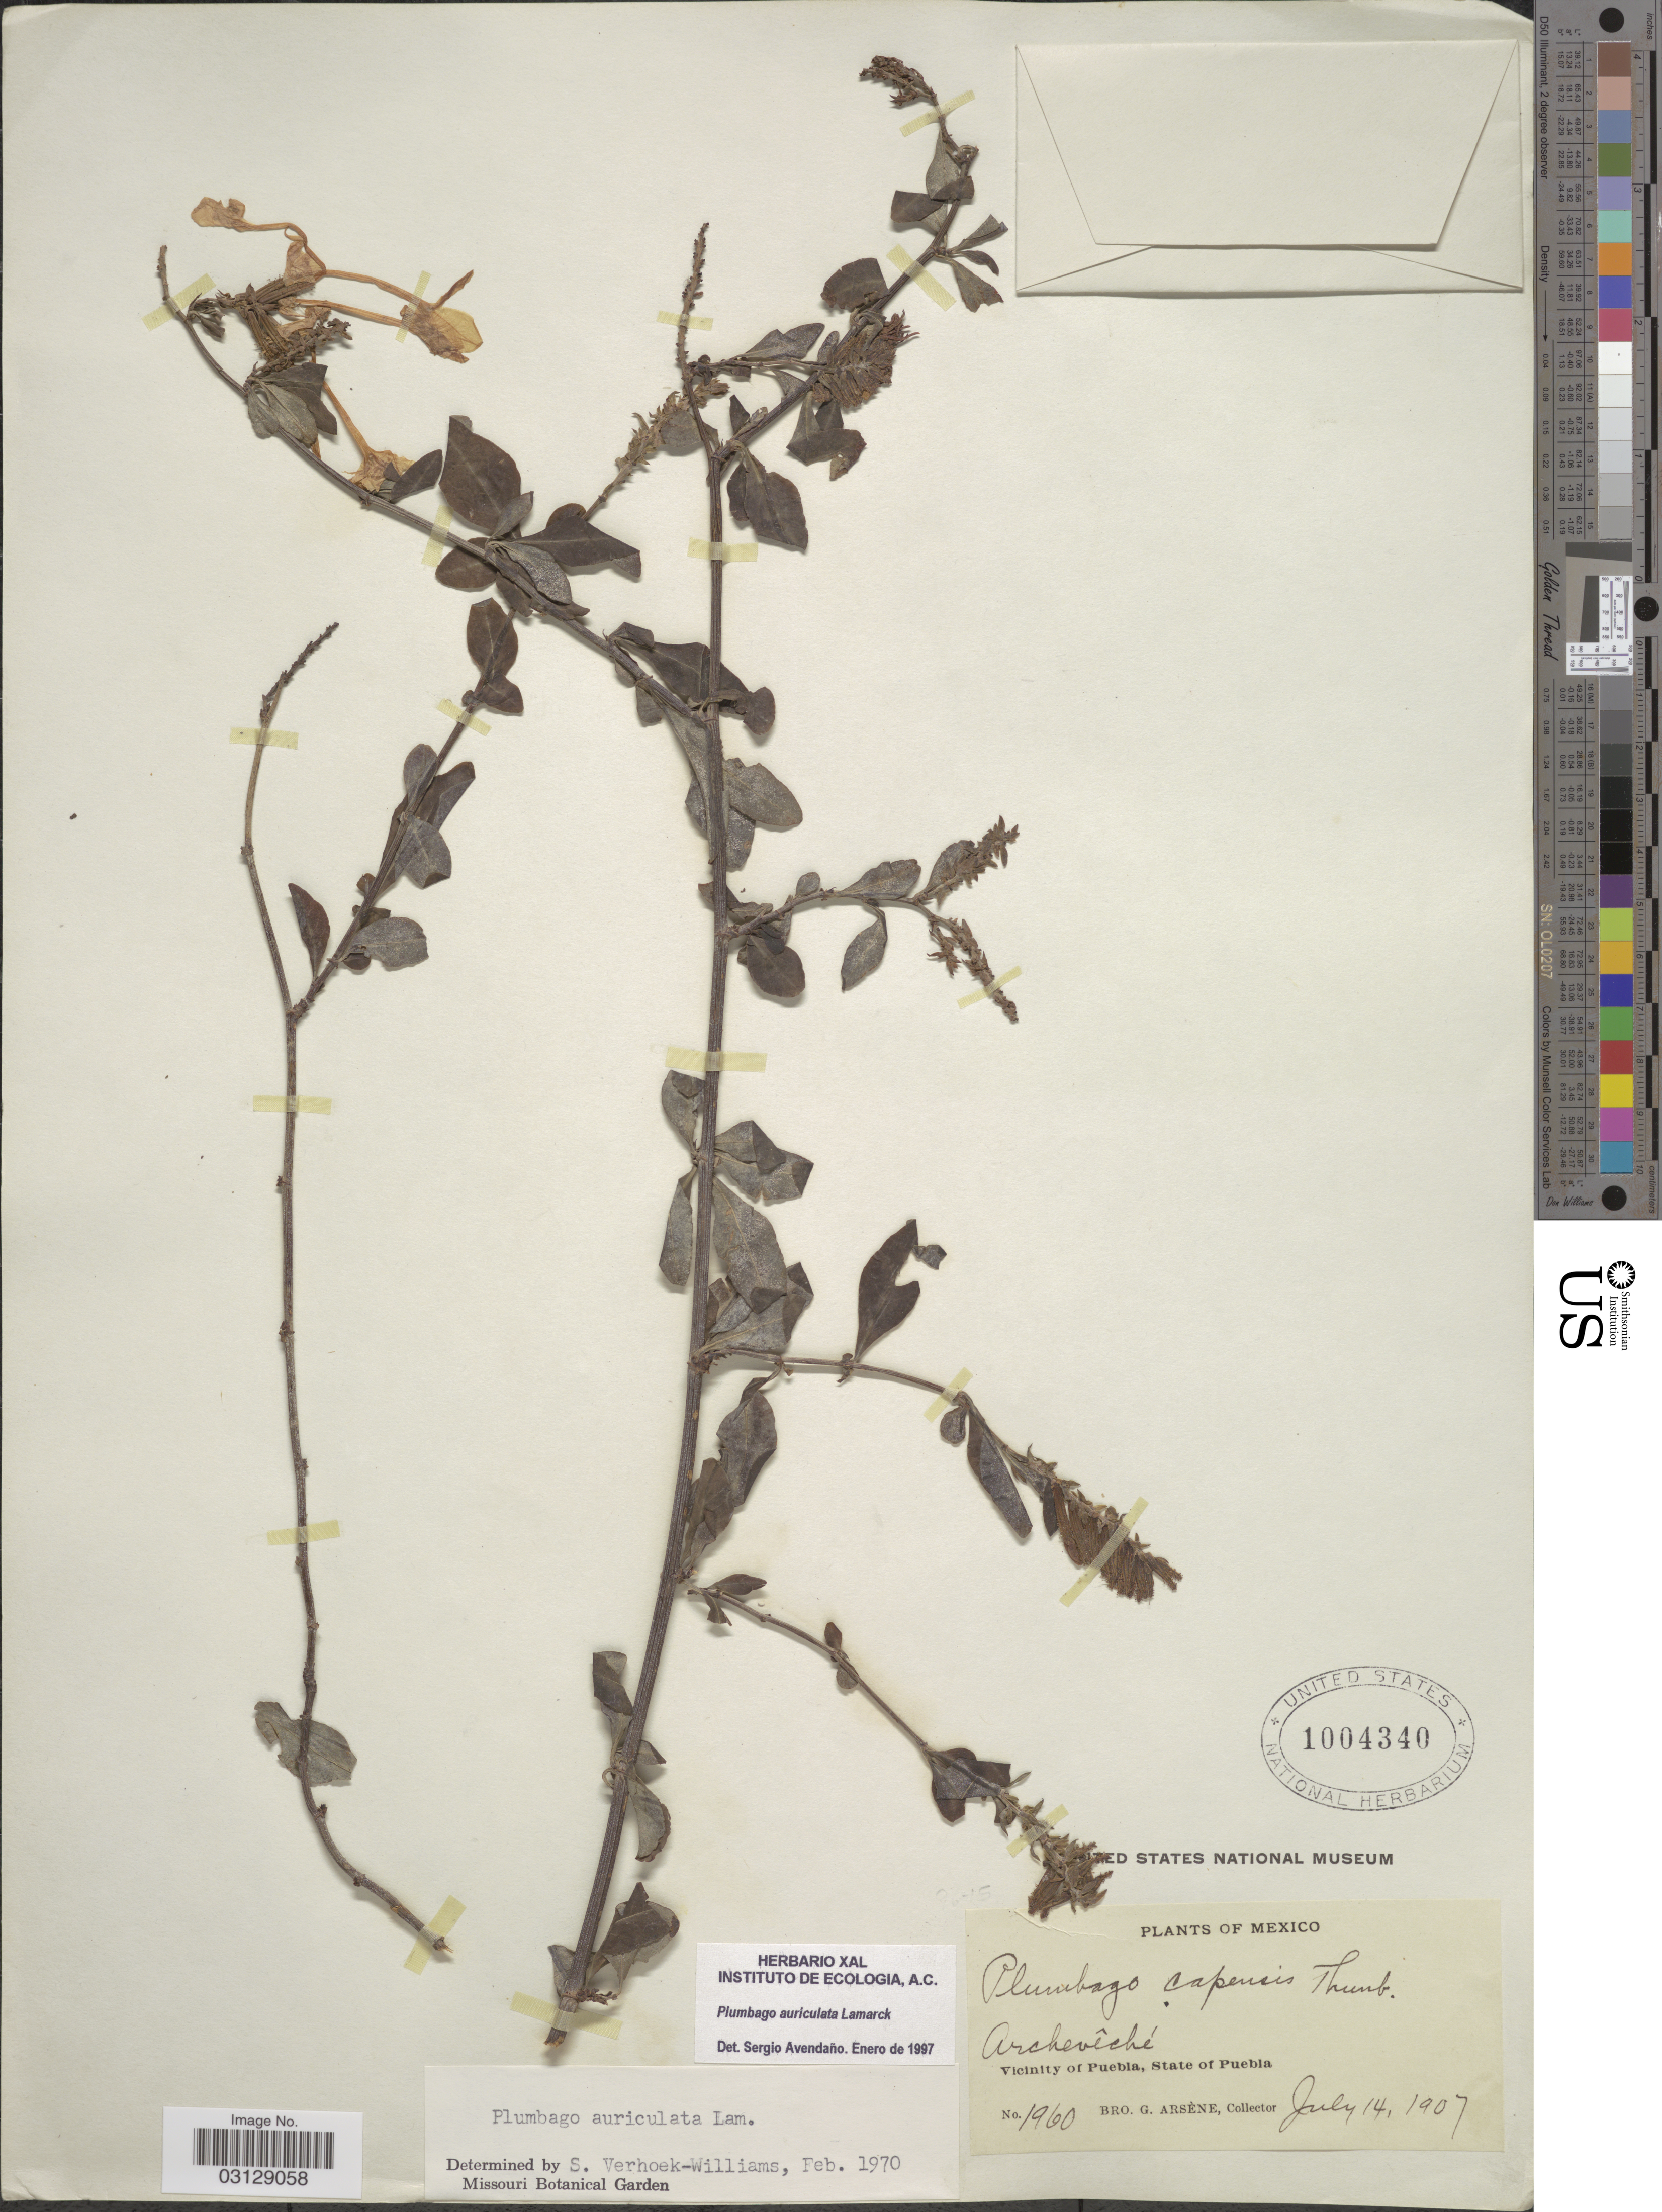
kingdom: Plantae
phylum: Tracheophyta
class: Magnoliopsida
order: Caryophyllales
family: Plumbaginaceae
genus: Plumbago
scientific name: Plumbago auriculata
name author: Lam.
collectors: Bro. G. Arsène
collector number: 1960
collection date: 1907-07-14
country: Mexico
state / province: Puebla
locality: Archevêché. Vicinity of Puebla.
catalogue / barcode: US 1004340